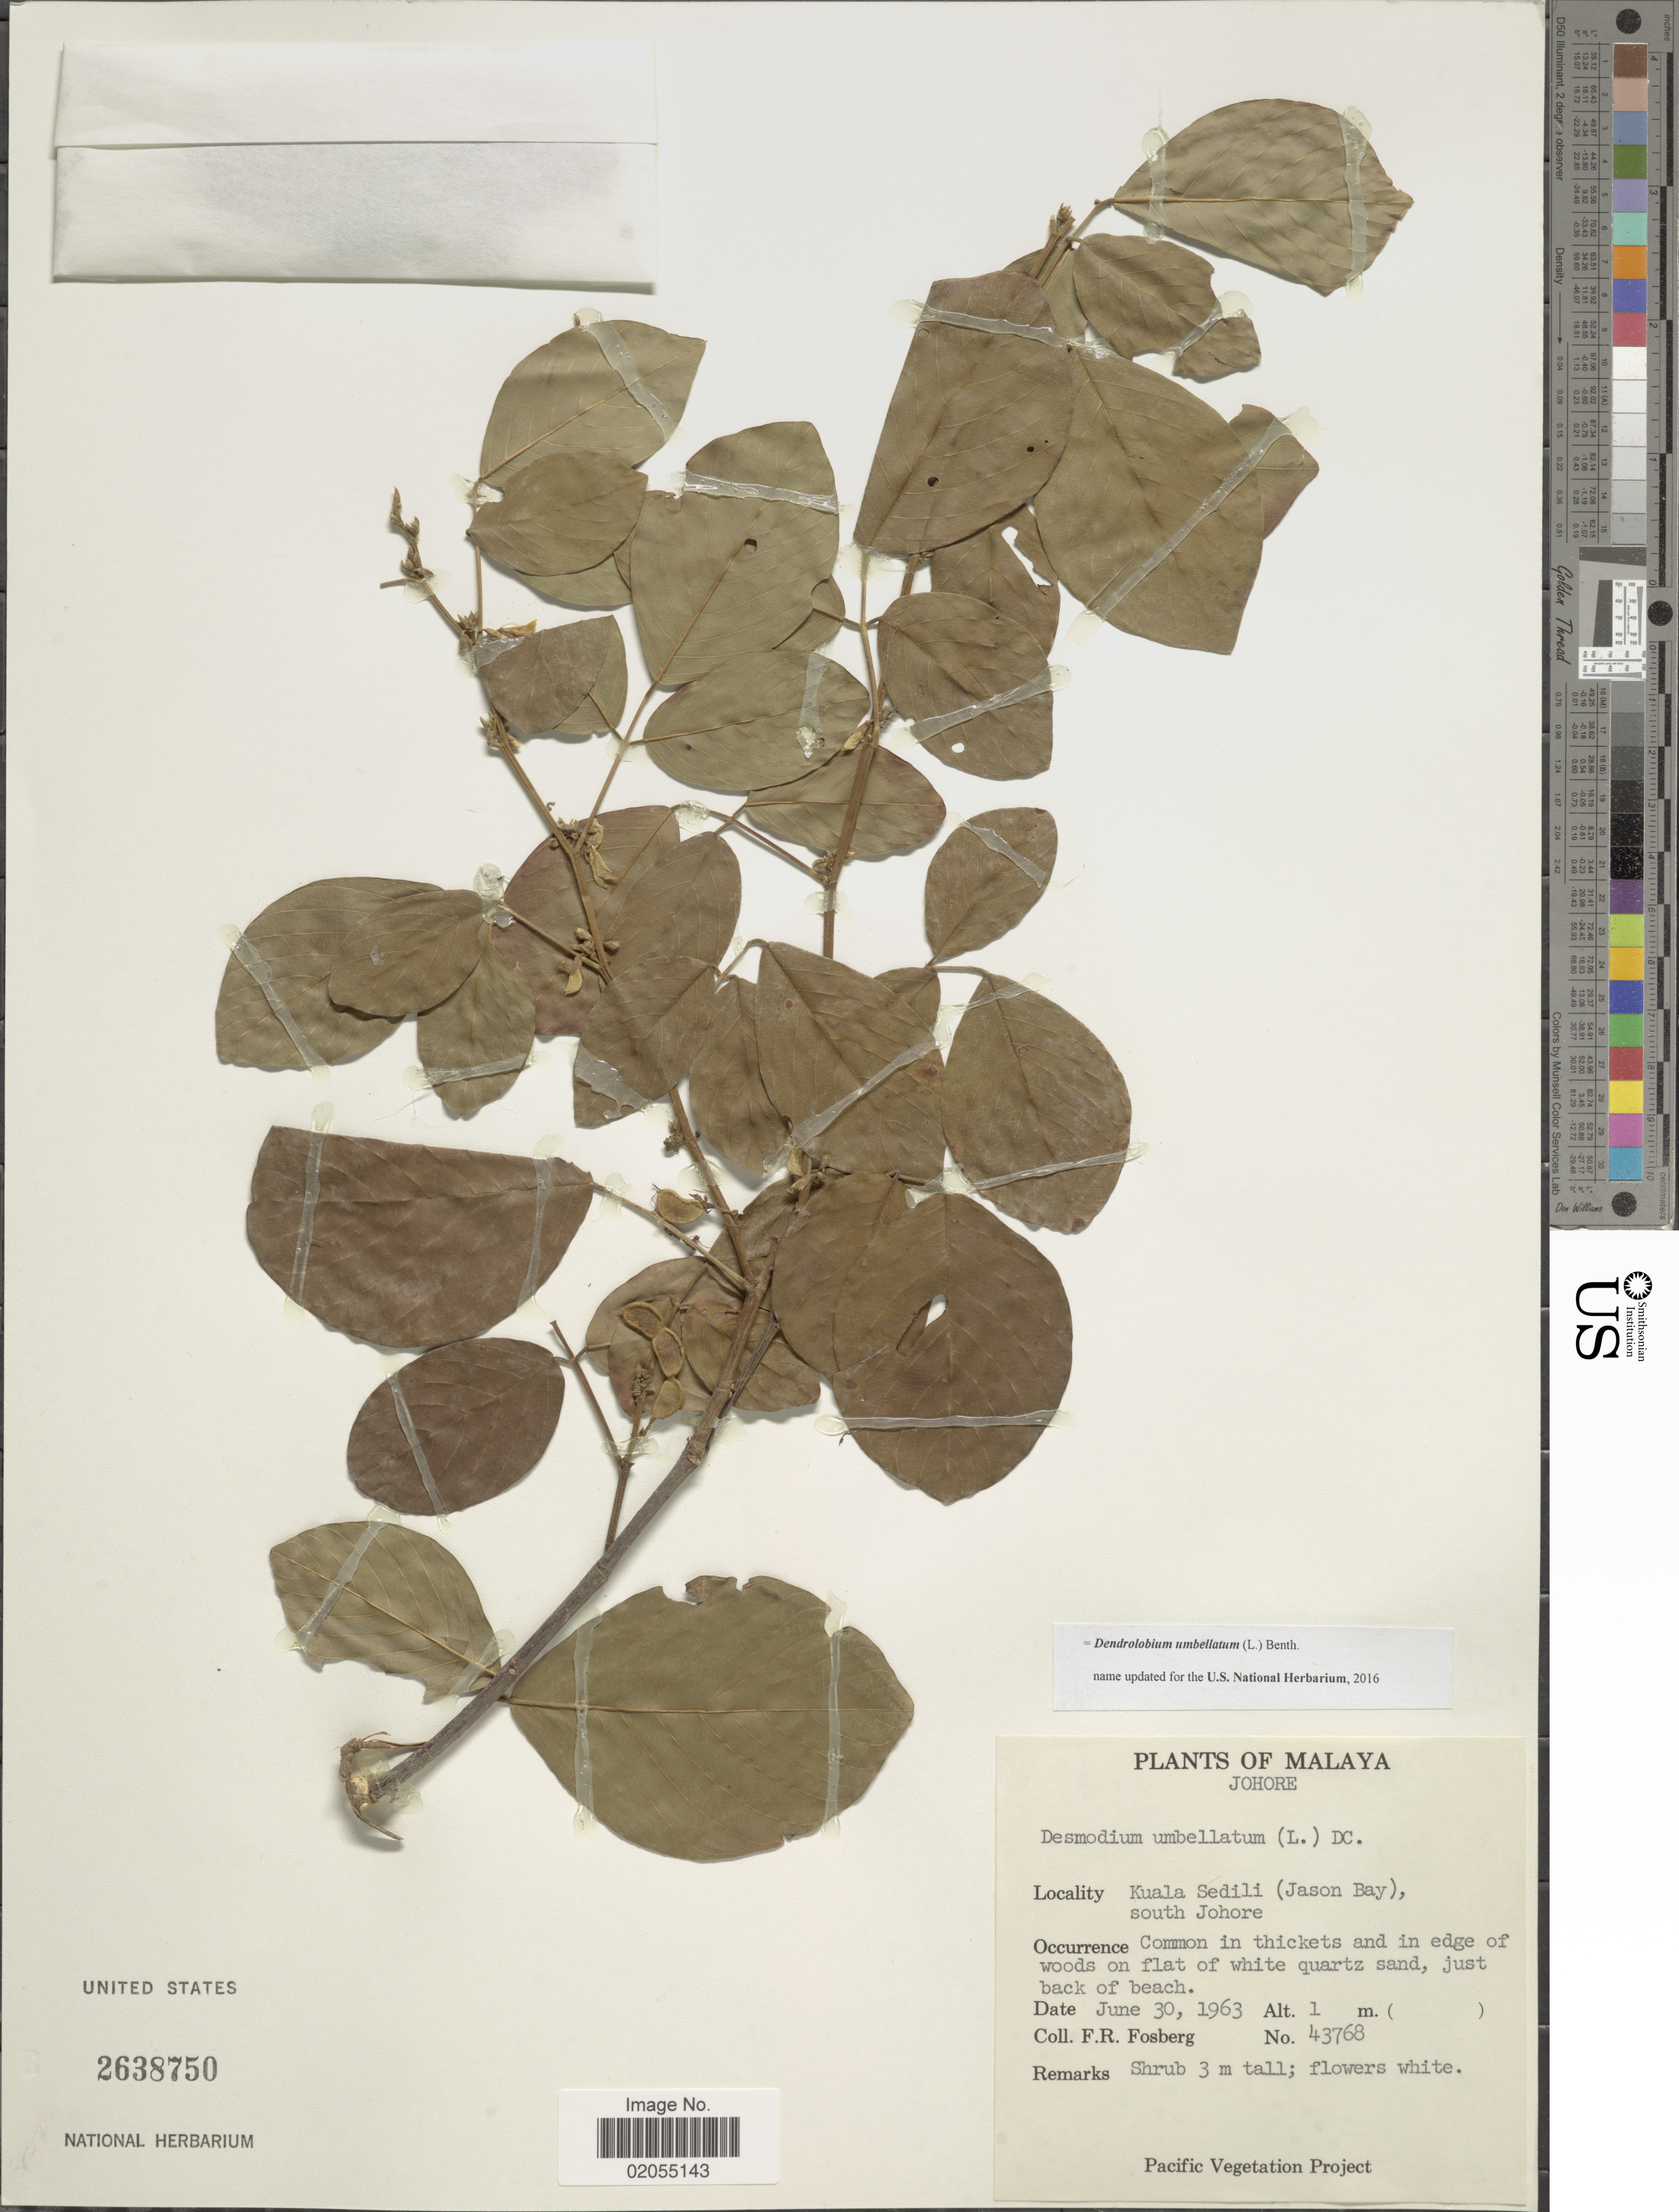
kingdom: Plantae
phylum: Tracheophyta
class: Magnoliopsida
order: Fabales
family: Fabaceae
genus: Dendrolobium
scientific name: Dendrolobium umbellatum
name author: (L.) Benth.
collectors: F. R. Fosberg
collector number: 43768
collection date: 1963-06-30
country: Malaysia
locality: Johore. Kuala Sedili (Jason Bay), south Johore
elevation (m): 1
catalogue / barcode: US 2638750